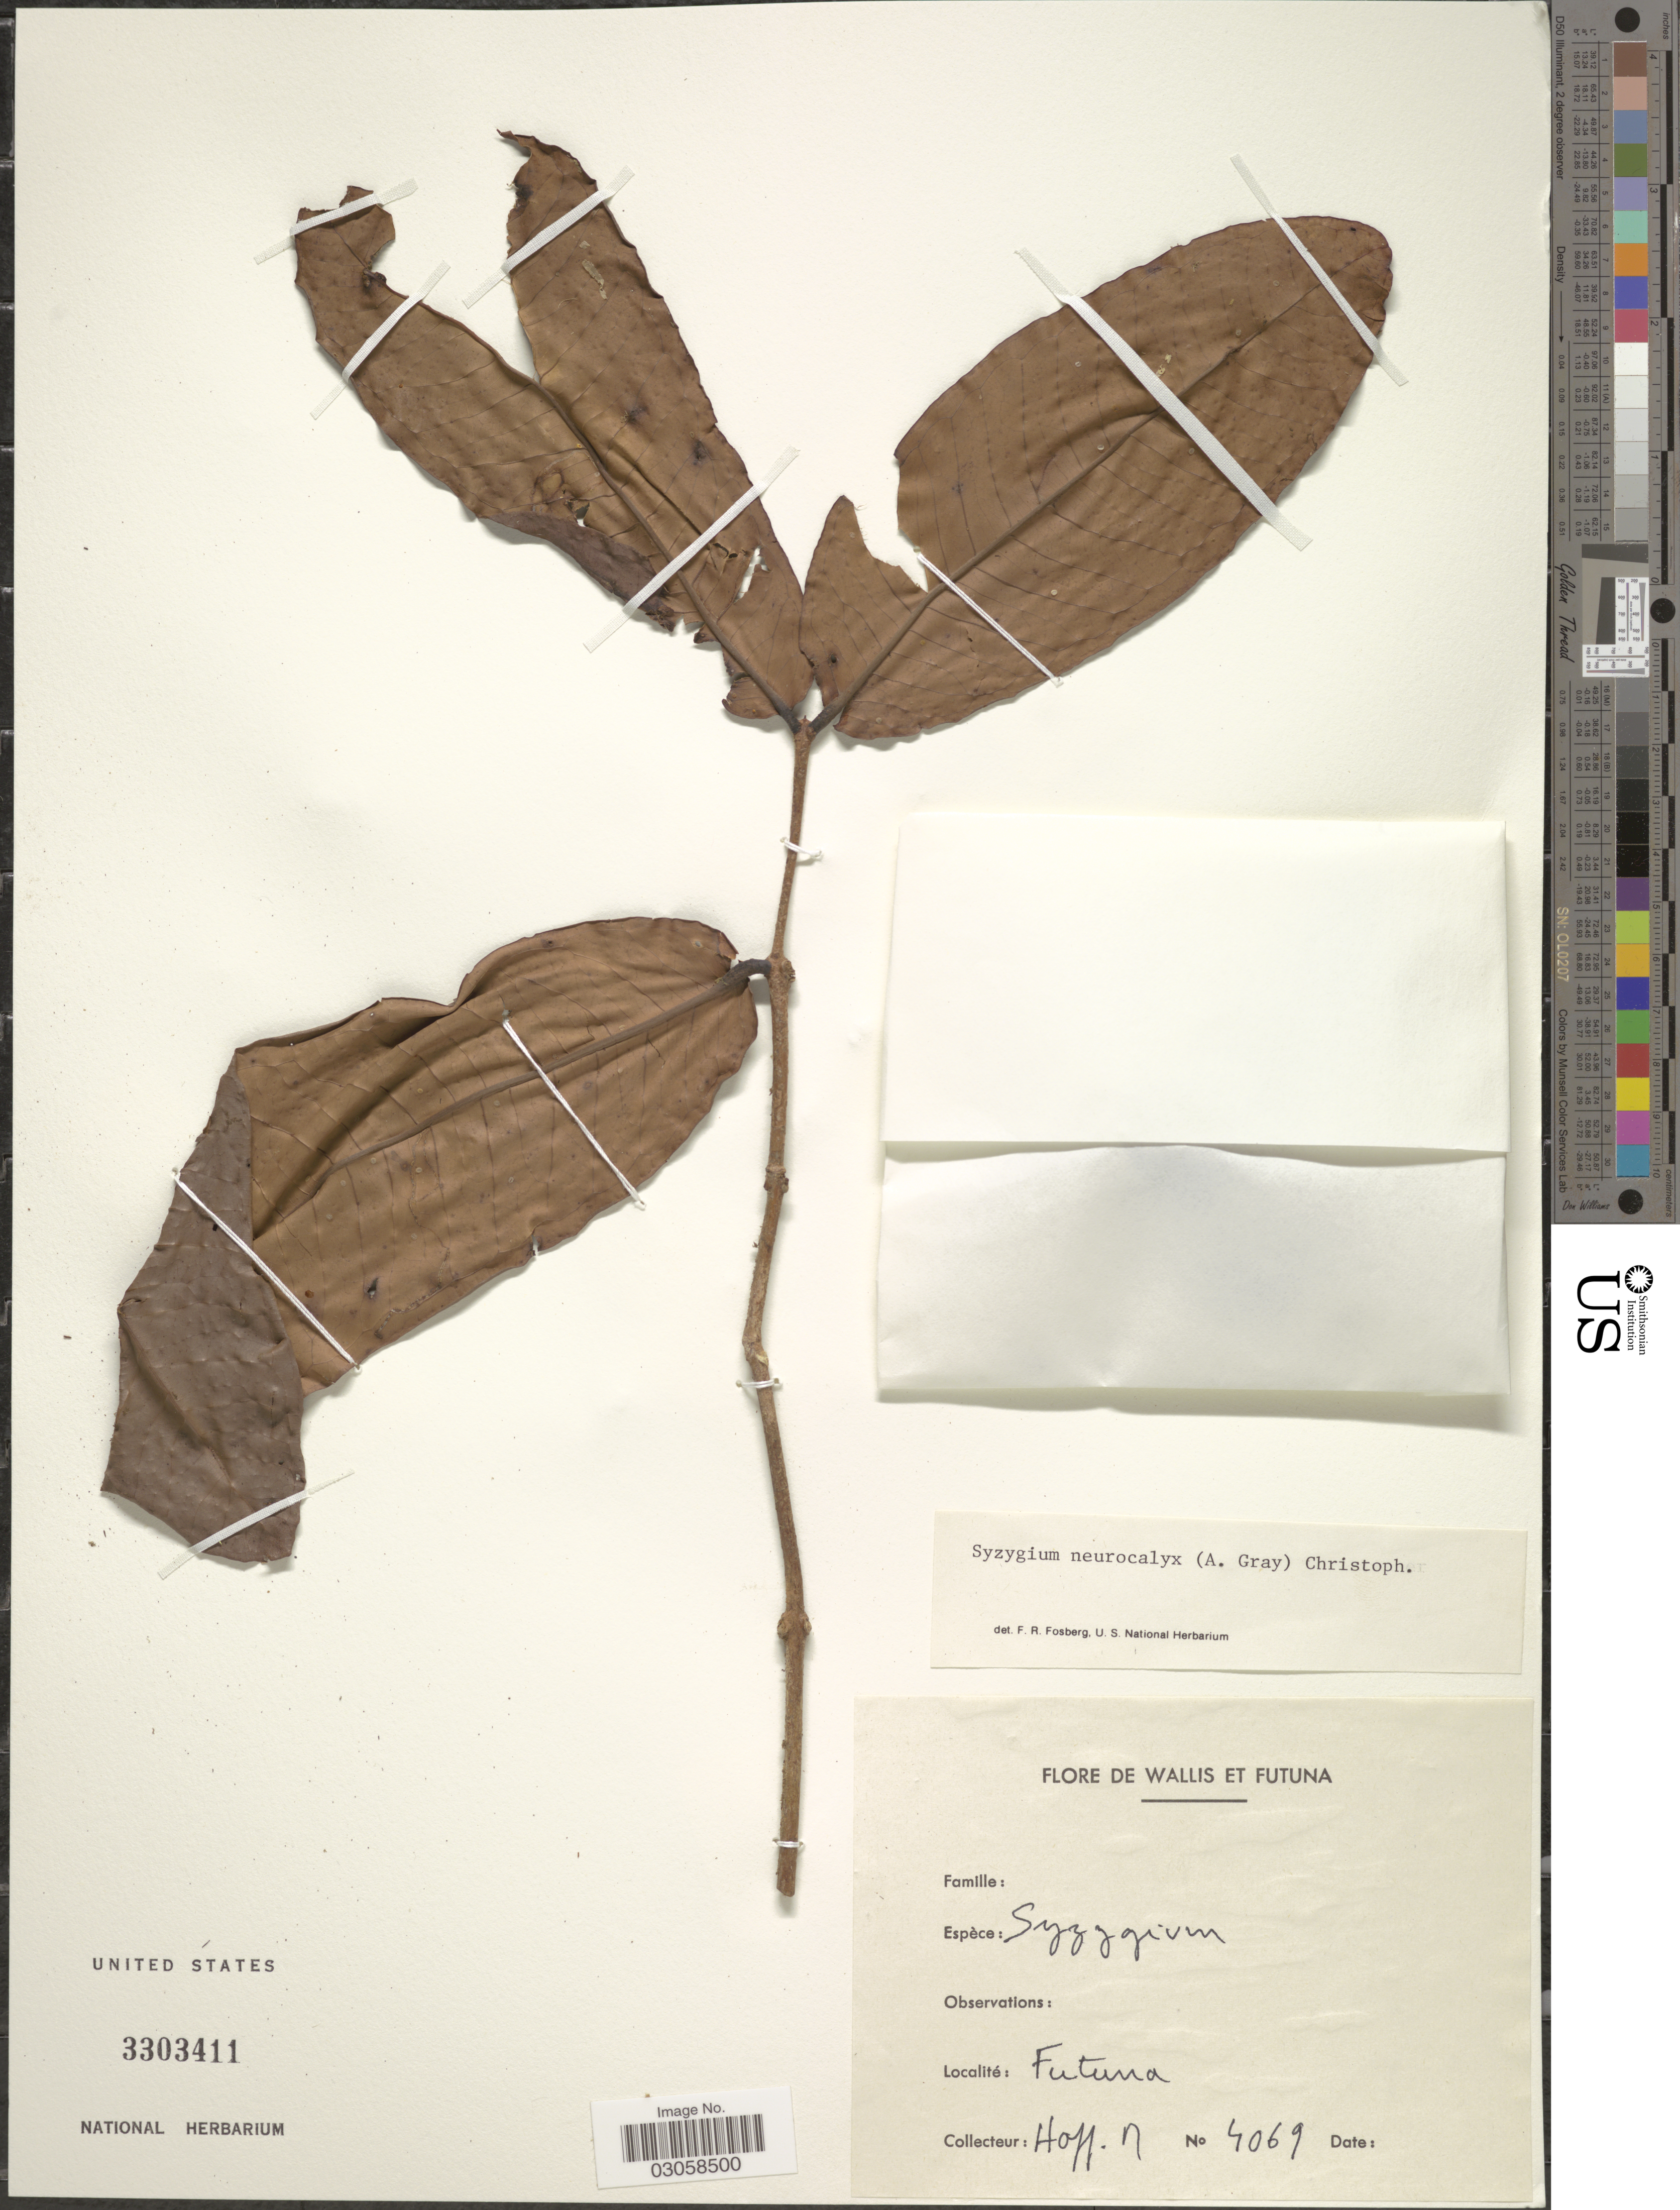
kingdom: Plantae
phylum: Tracheophyta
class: Magnoliopsida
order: Myrtales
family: Myrtaceae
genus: Syzygium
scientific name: Syzygium neurocalyx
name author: (A. Gray) Christoph.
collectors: N. Hoff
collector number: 4069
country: Wallis and Futuna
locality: Futuna.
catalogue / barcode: US 3303411